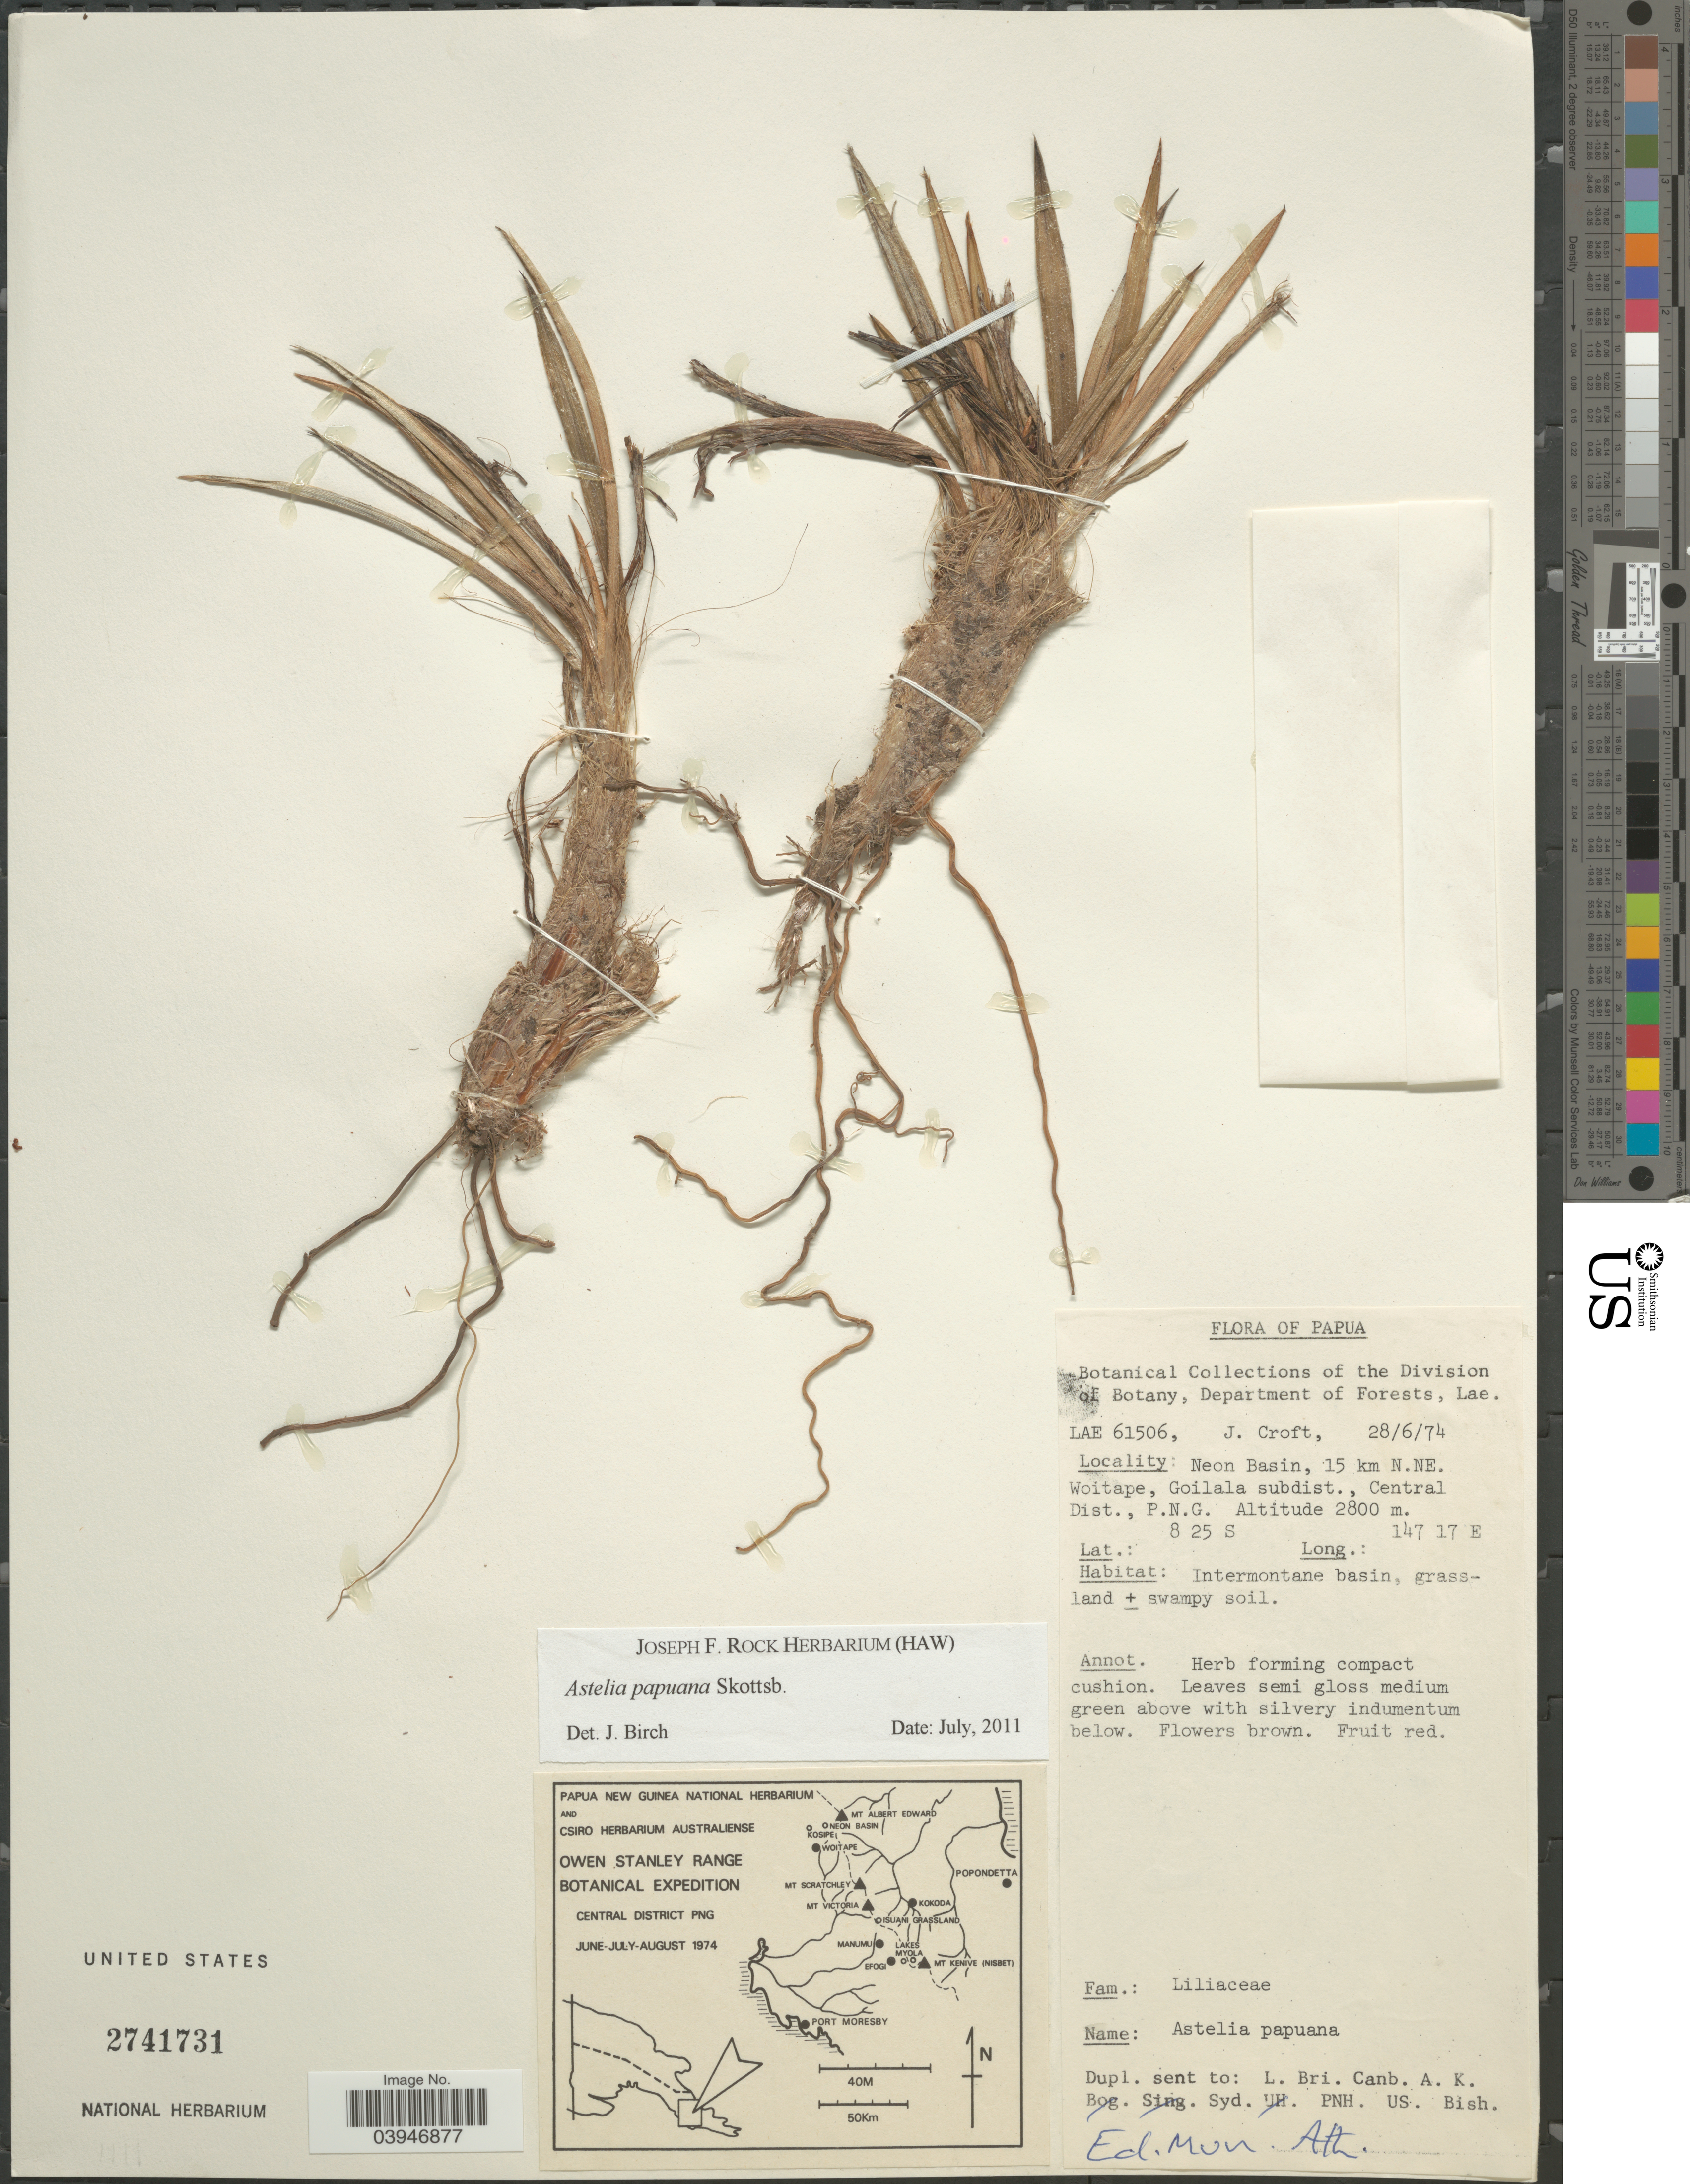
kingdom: Plantae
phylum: Tracheophyta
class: Liliopsida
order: Asparagales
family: Asteliaceae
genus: Astelia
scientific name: Astelia papuana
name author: Skottsb.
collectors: J. Croft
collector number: LAE 61506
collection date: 1974-06-28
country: Papua New Guinea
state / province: Central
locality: Neon Basin, 15 km N.NE. Woitape, Goilala subdist., Central Dist., P.N.G.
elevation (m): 2800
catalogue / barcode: US 2741731